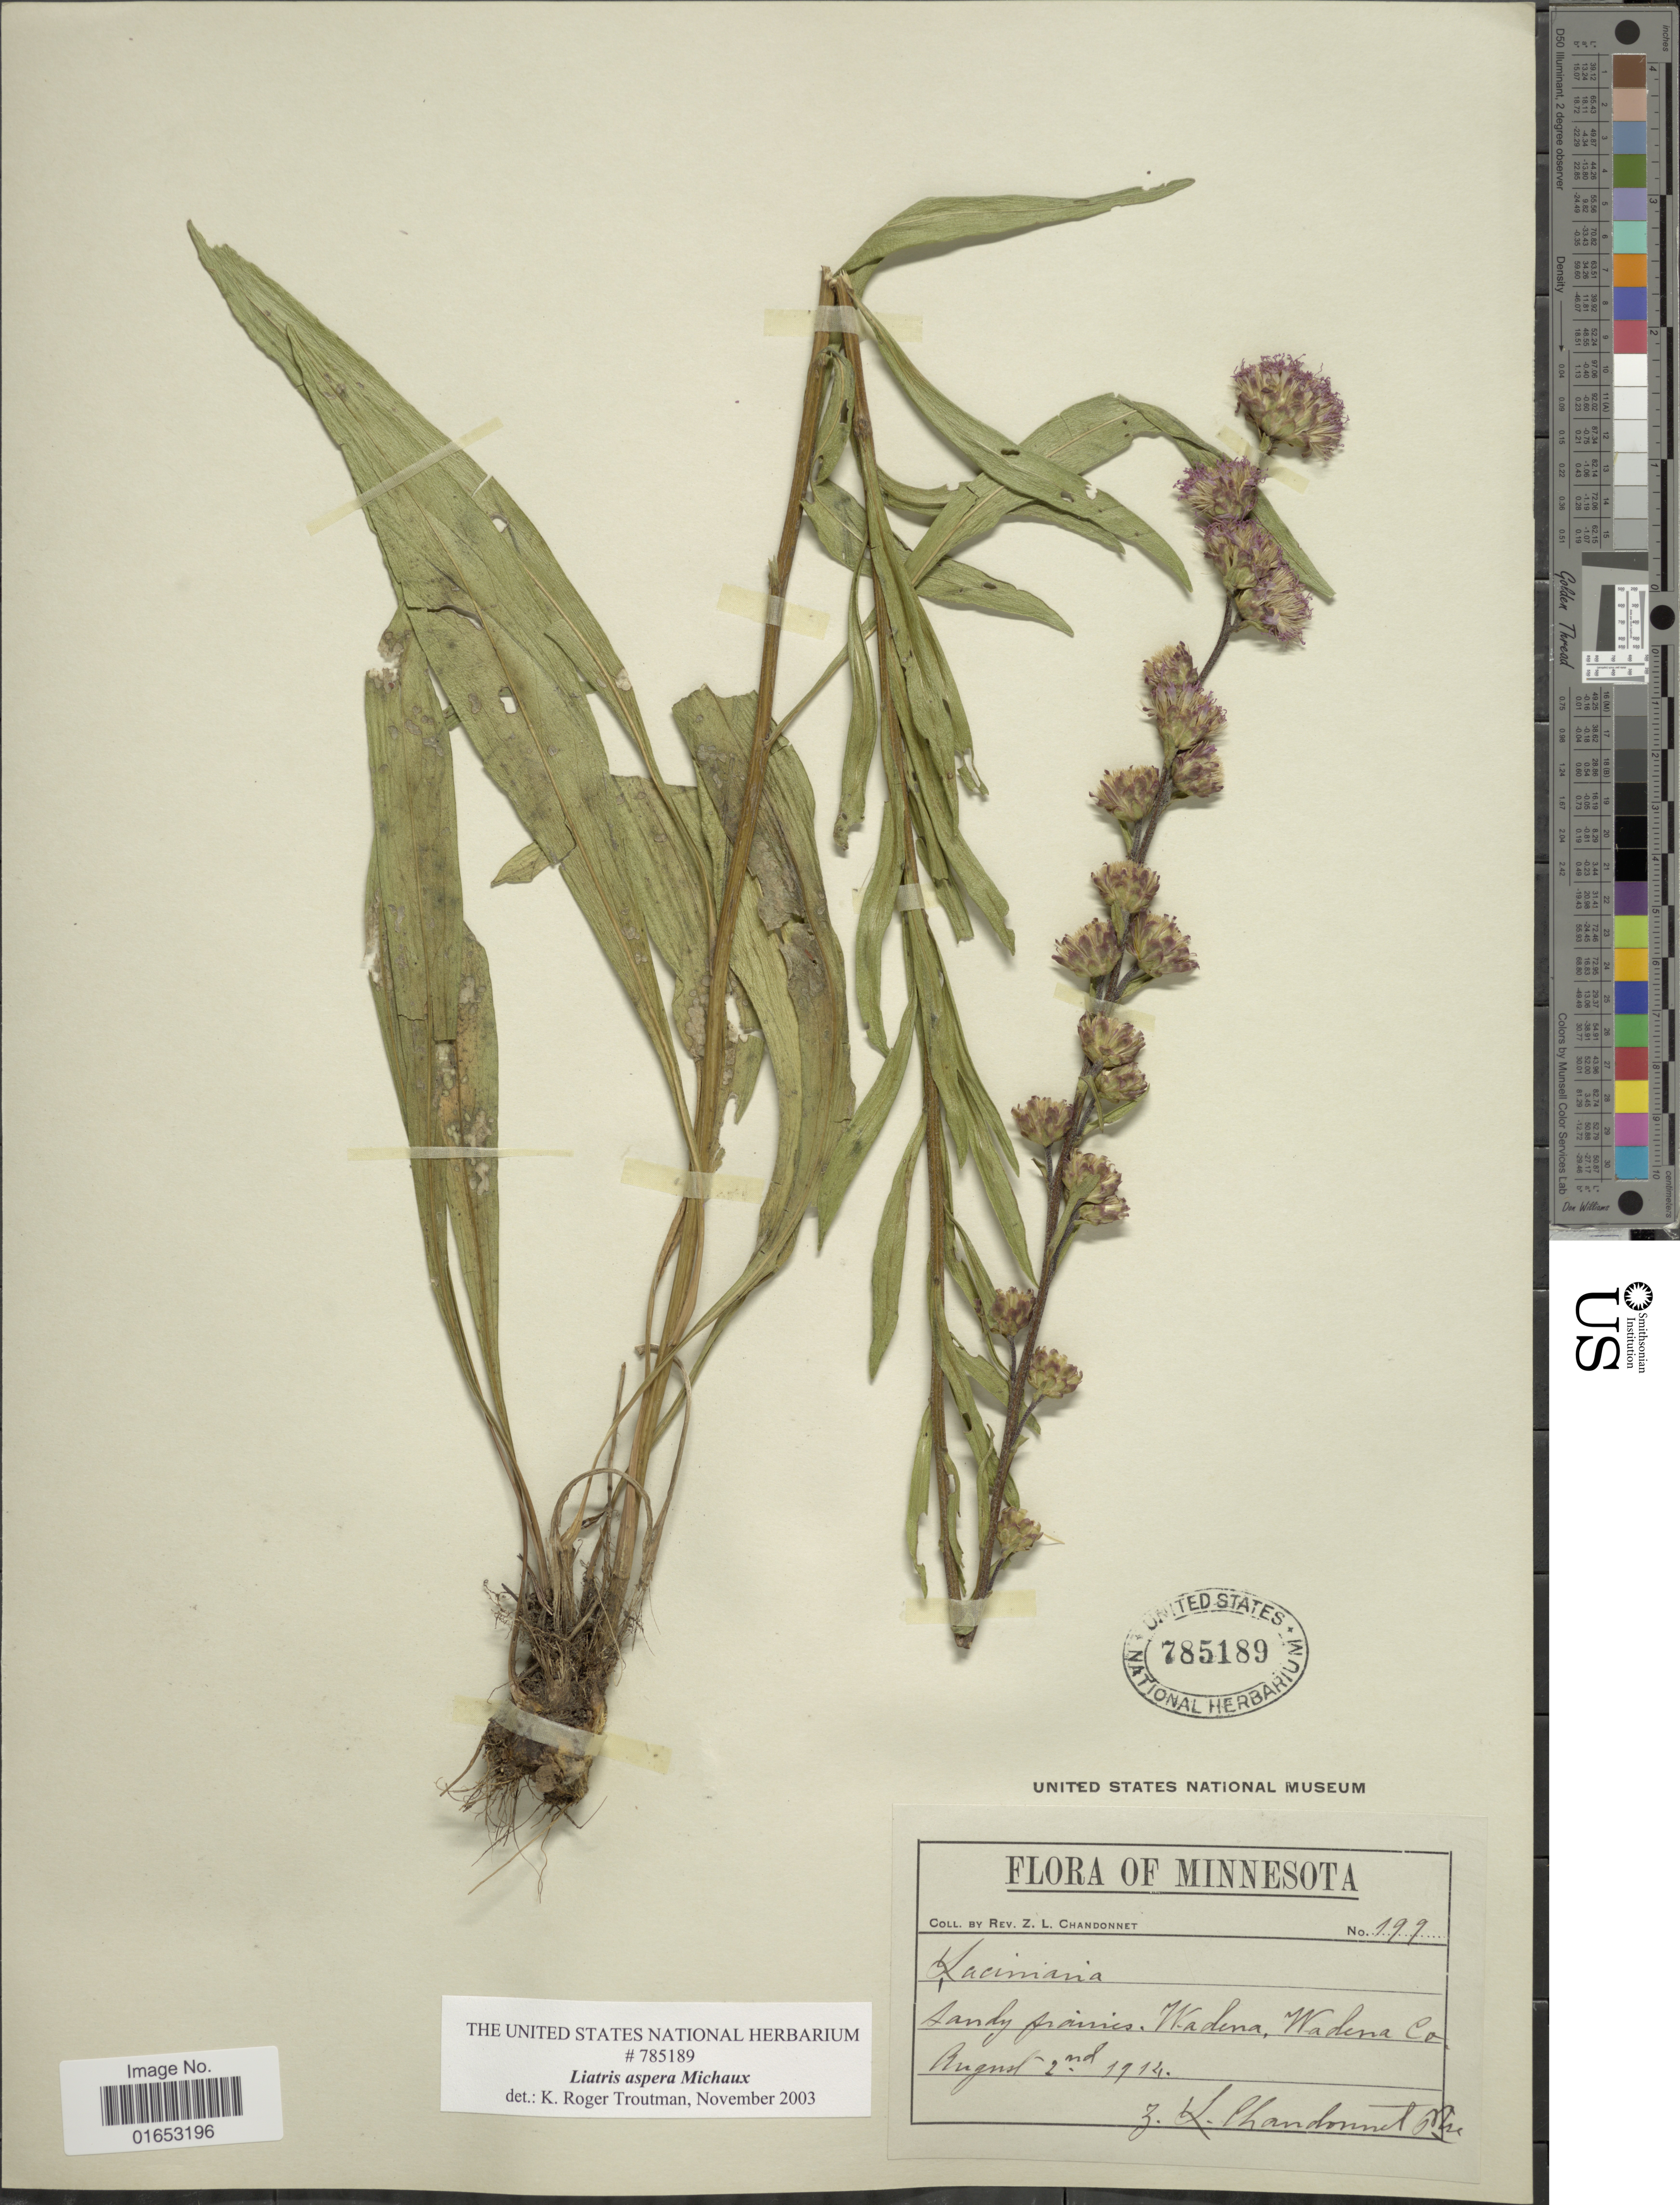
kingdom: Plantae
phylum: Tracheophyta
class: Magnoliopsida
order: Asterales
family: Asteraceae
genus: Liatris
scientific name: Liatris aspera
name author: Michx.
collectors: Z. Chandonnet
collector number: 199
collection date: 1914-08-02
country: United States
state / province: Minnesota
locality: Wadena Wadena Co.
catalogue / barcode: US 785189